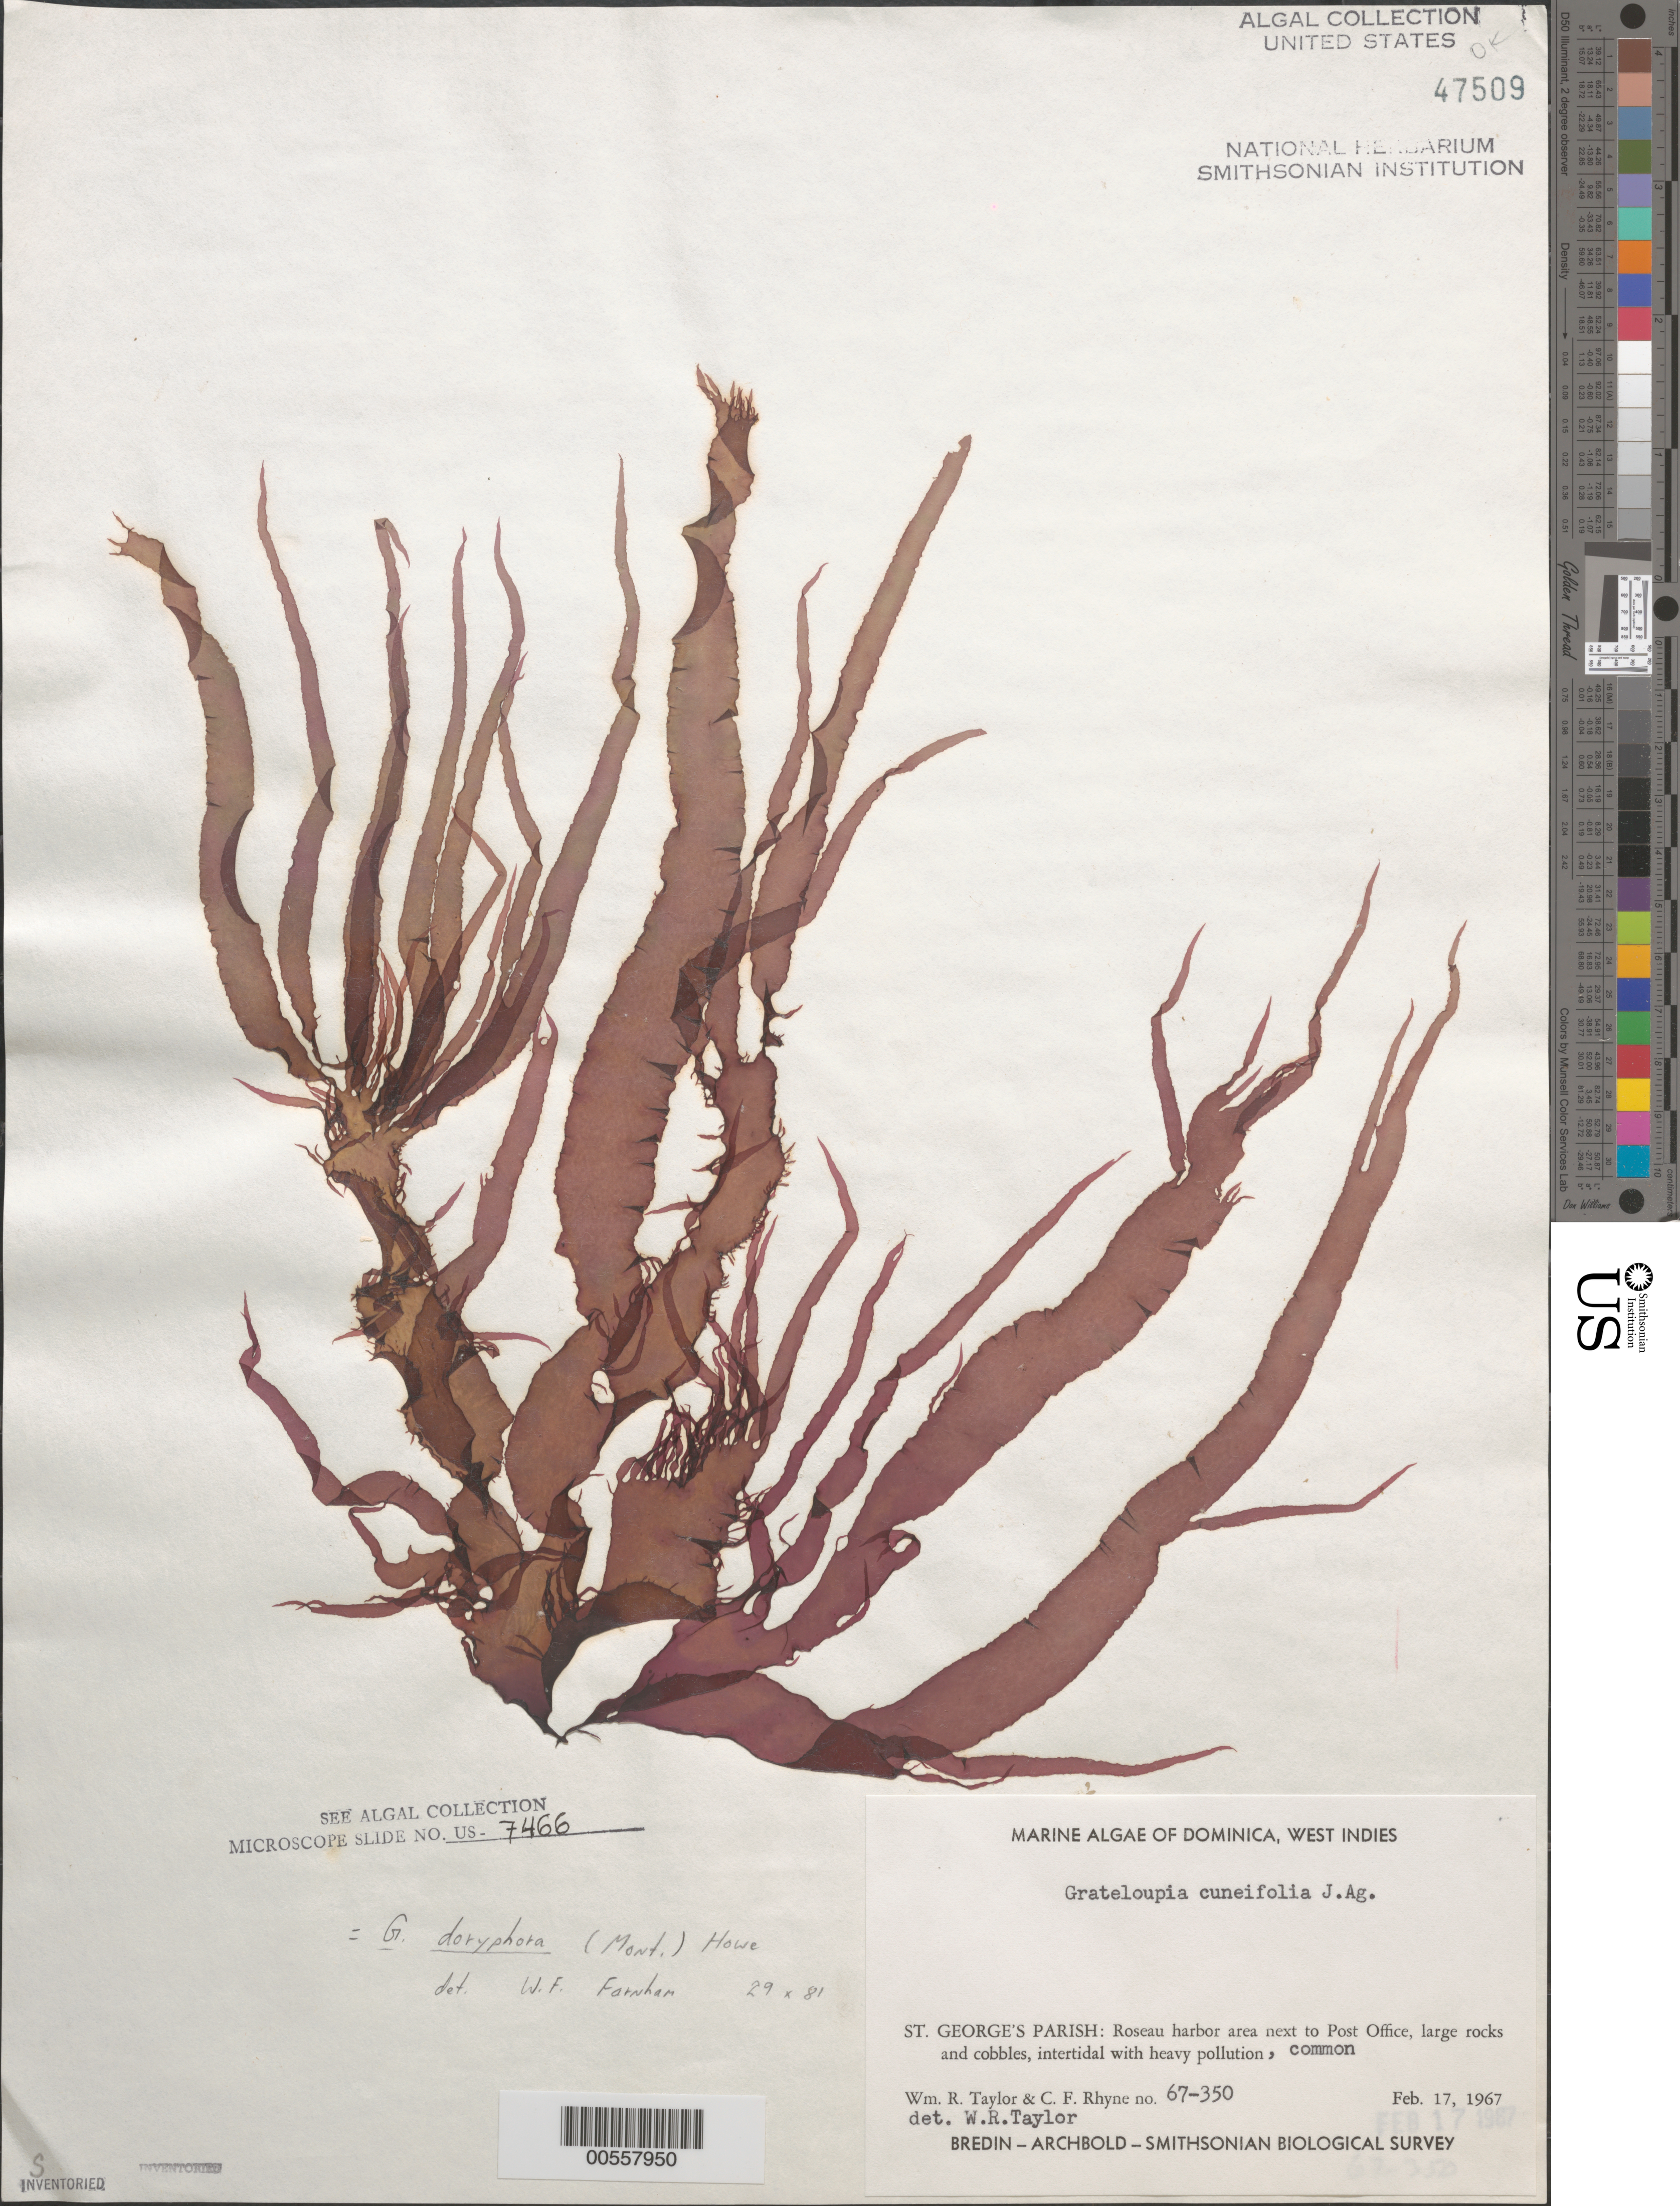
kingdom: Plantae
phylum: Rhodophyta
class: Florideophyceae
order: Halymeniales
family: Halymeniaceae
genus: Grateloupia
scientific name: Grateloupia doryphora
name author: (Mont.) Howe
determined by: Farnham, W. F.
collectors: W. R. Taylor & C. Rhyne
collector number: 67-350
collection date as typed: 17 Feb 1967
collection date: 1967-02-17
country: Dominica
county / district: St. George's Parish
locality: Roseau harbor next to post office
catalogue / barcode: US 47509